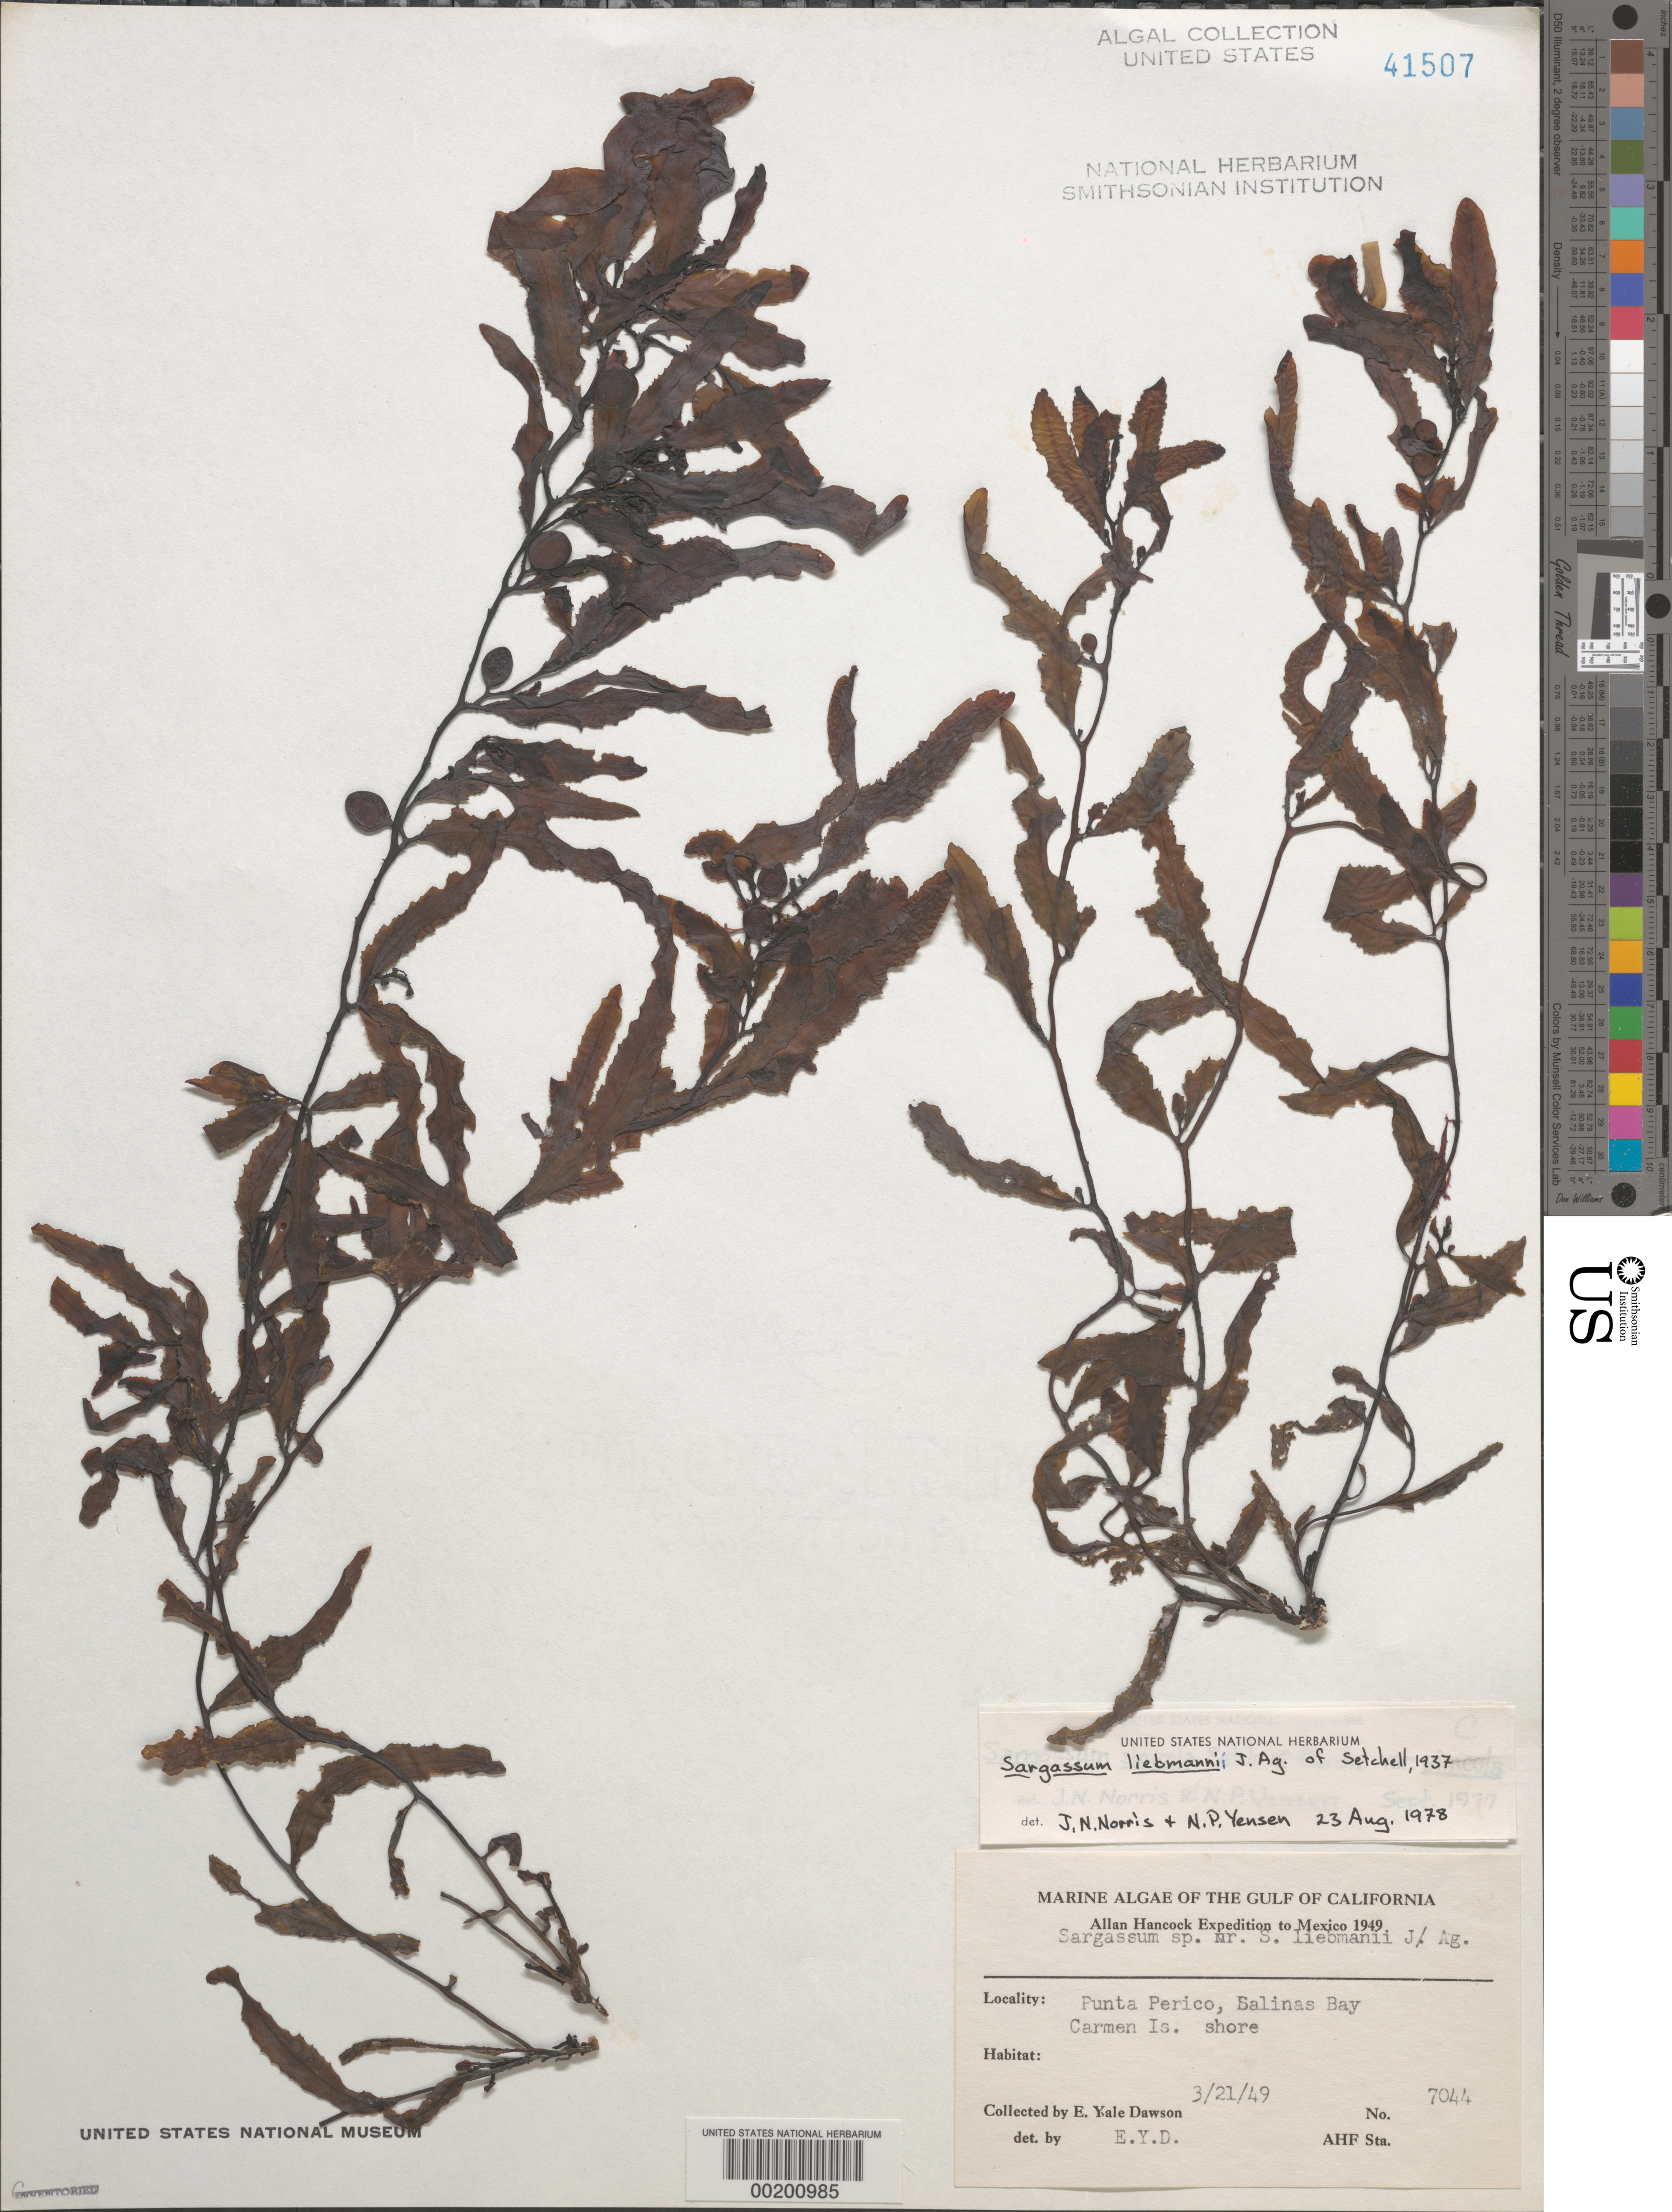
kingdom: Chromista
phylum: Ochrophyta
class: Phaeophyceae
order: Fucales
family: Sargassaceae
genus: Sargassum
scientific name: Sargassum liebmannii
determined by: Norris, J. N.; Yensen, N. P.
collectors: E. Y. Dawson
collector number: EYD 7044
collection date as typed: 21 Mar 1949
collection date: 1949-03-21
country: Mexico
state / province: Baja California Sur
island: Isla Carmen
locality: Bahia Salinas, Punta Perico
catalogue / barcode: US 41507